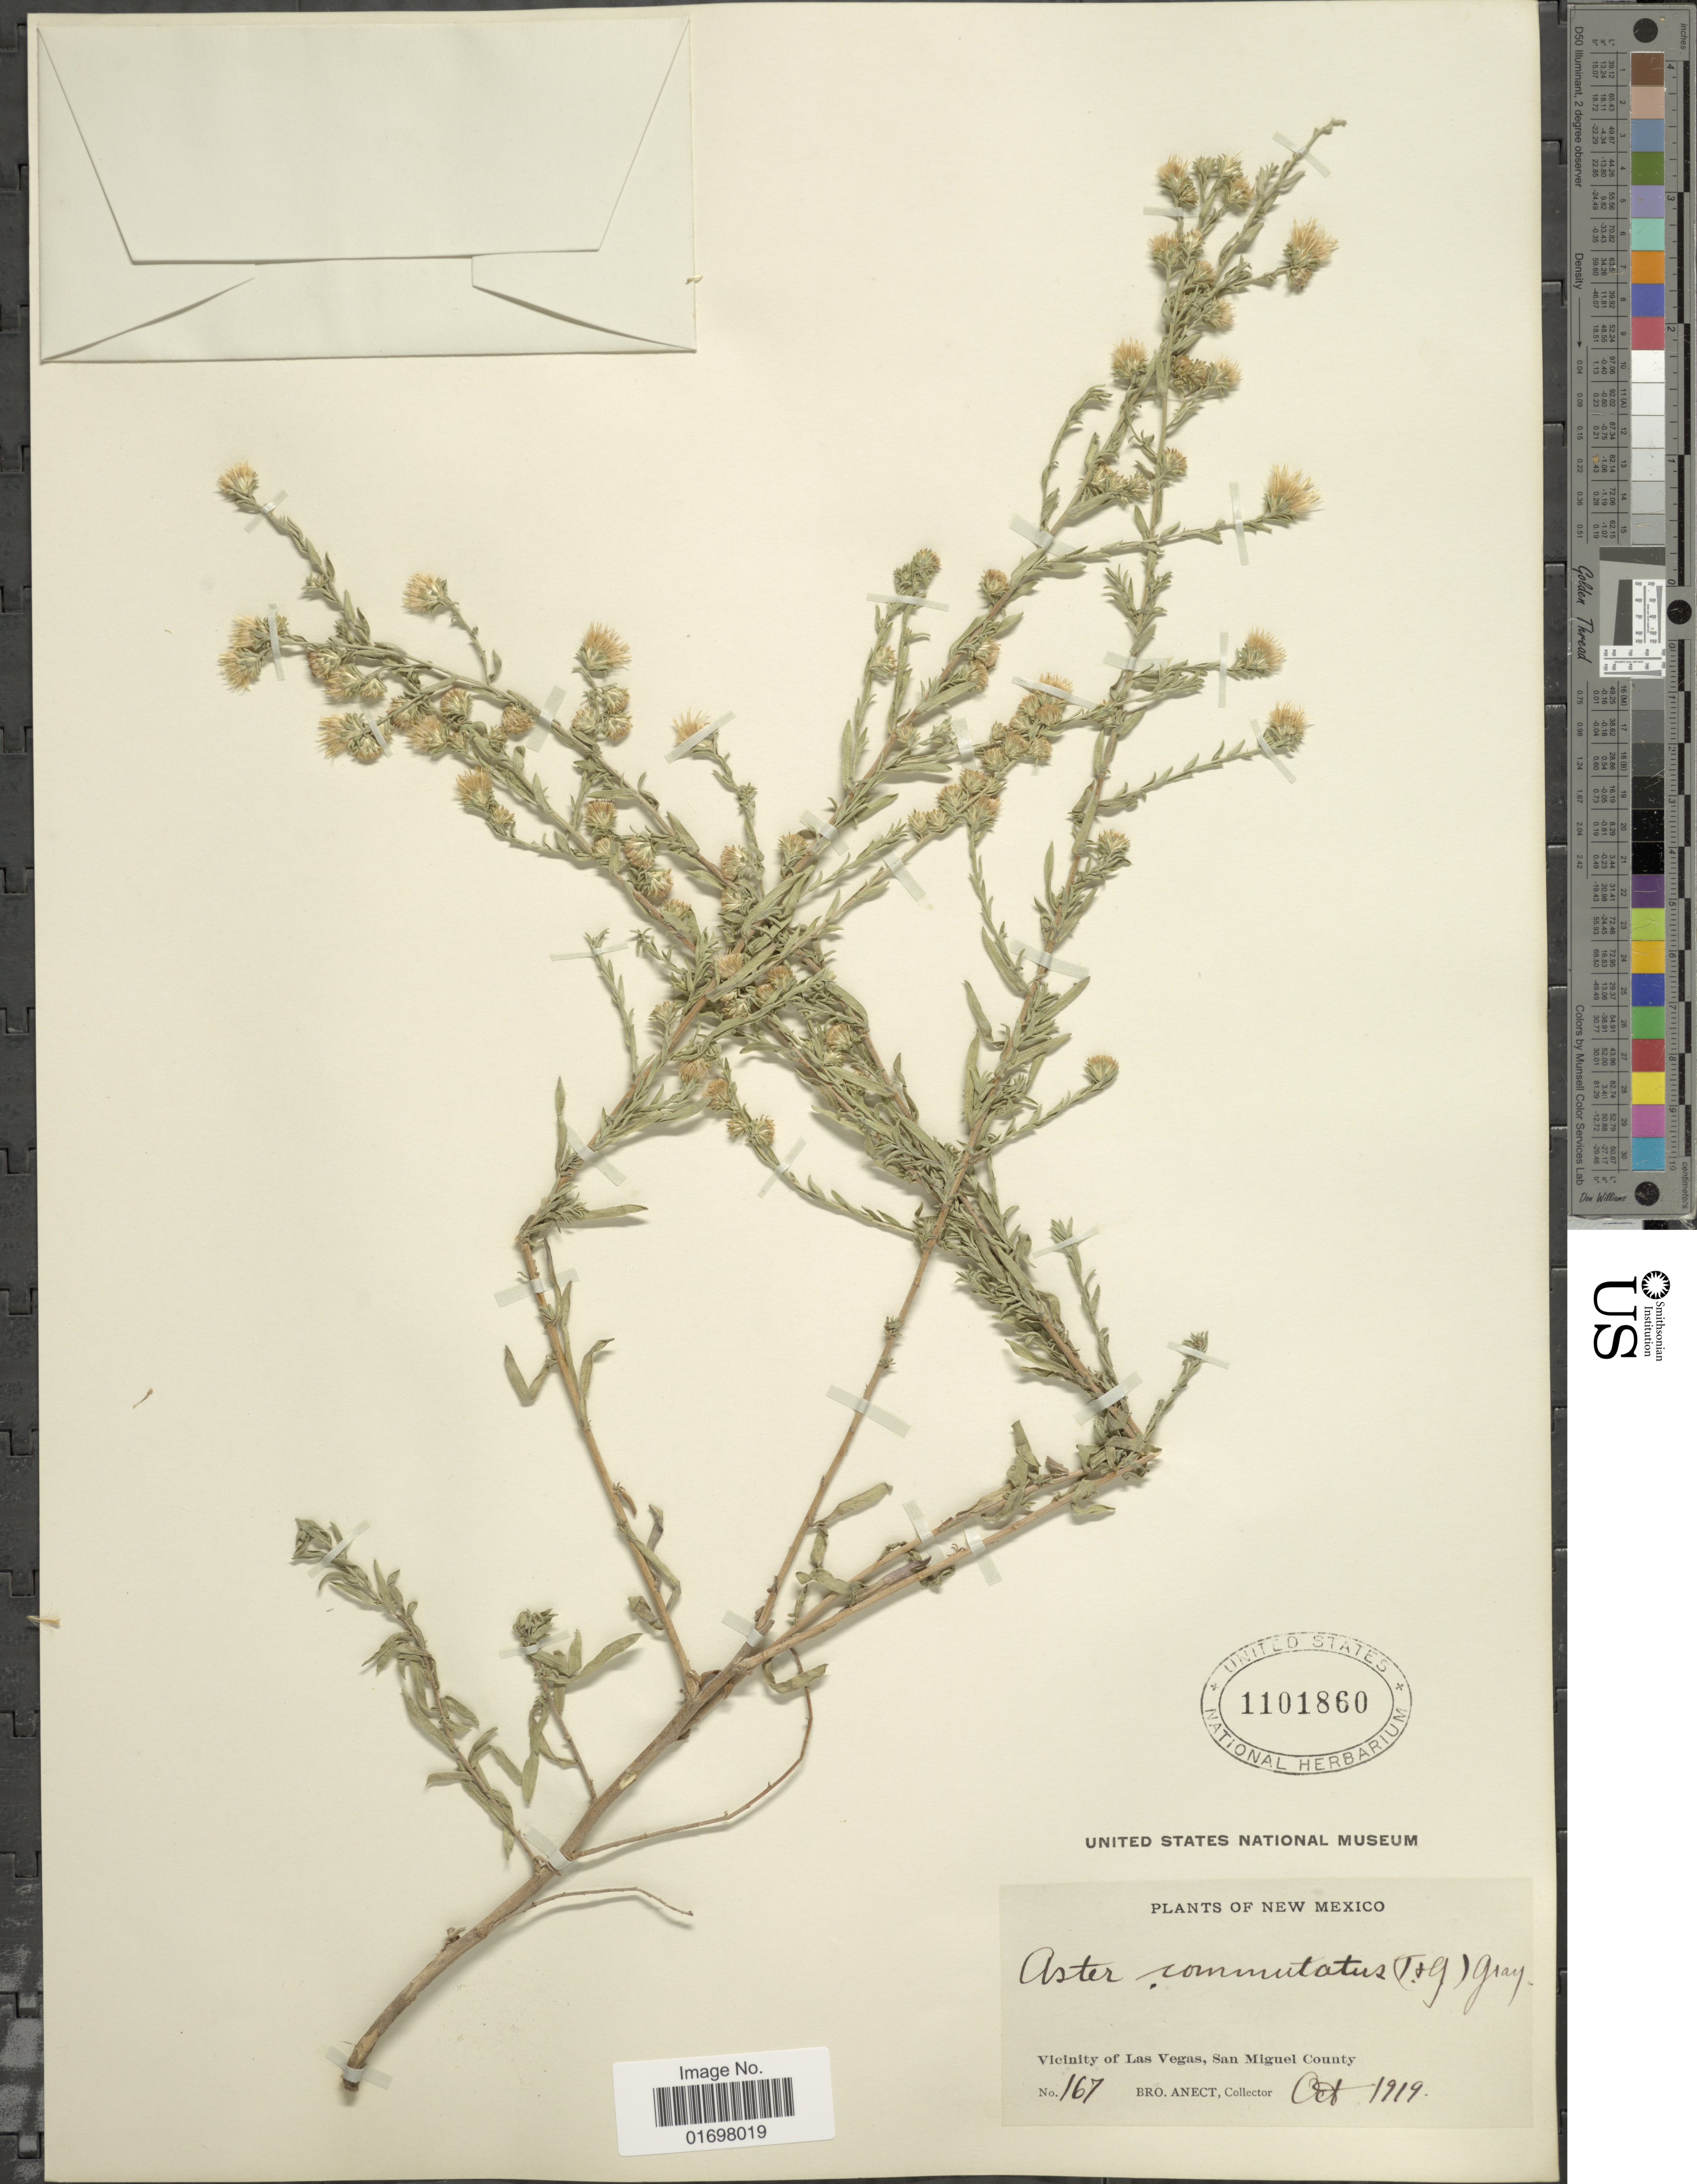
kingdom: Plantae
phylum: Tracheophyta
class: Magnoliopsida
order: Asterales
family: Asteraceae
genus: Symphyotrichum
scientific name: Symphyotrichum falcatum var. commutatum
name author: (Torr. & A. Gray) G.L. Nesom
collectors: B. Anect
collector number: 167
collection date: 1919-10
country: United States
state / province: New Mexico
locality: Vicinity of Las Vegas, San Miguel County,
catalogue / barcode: US 1101860